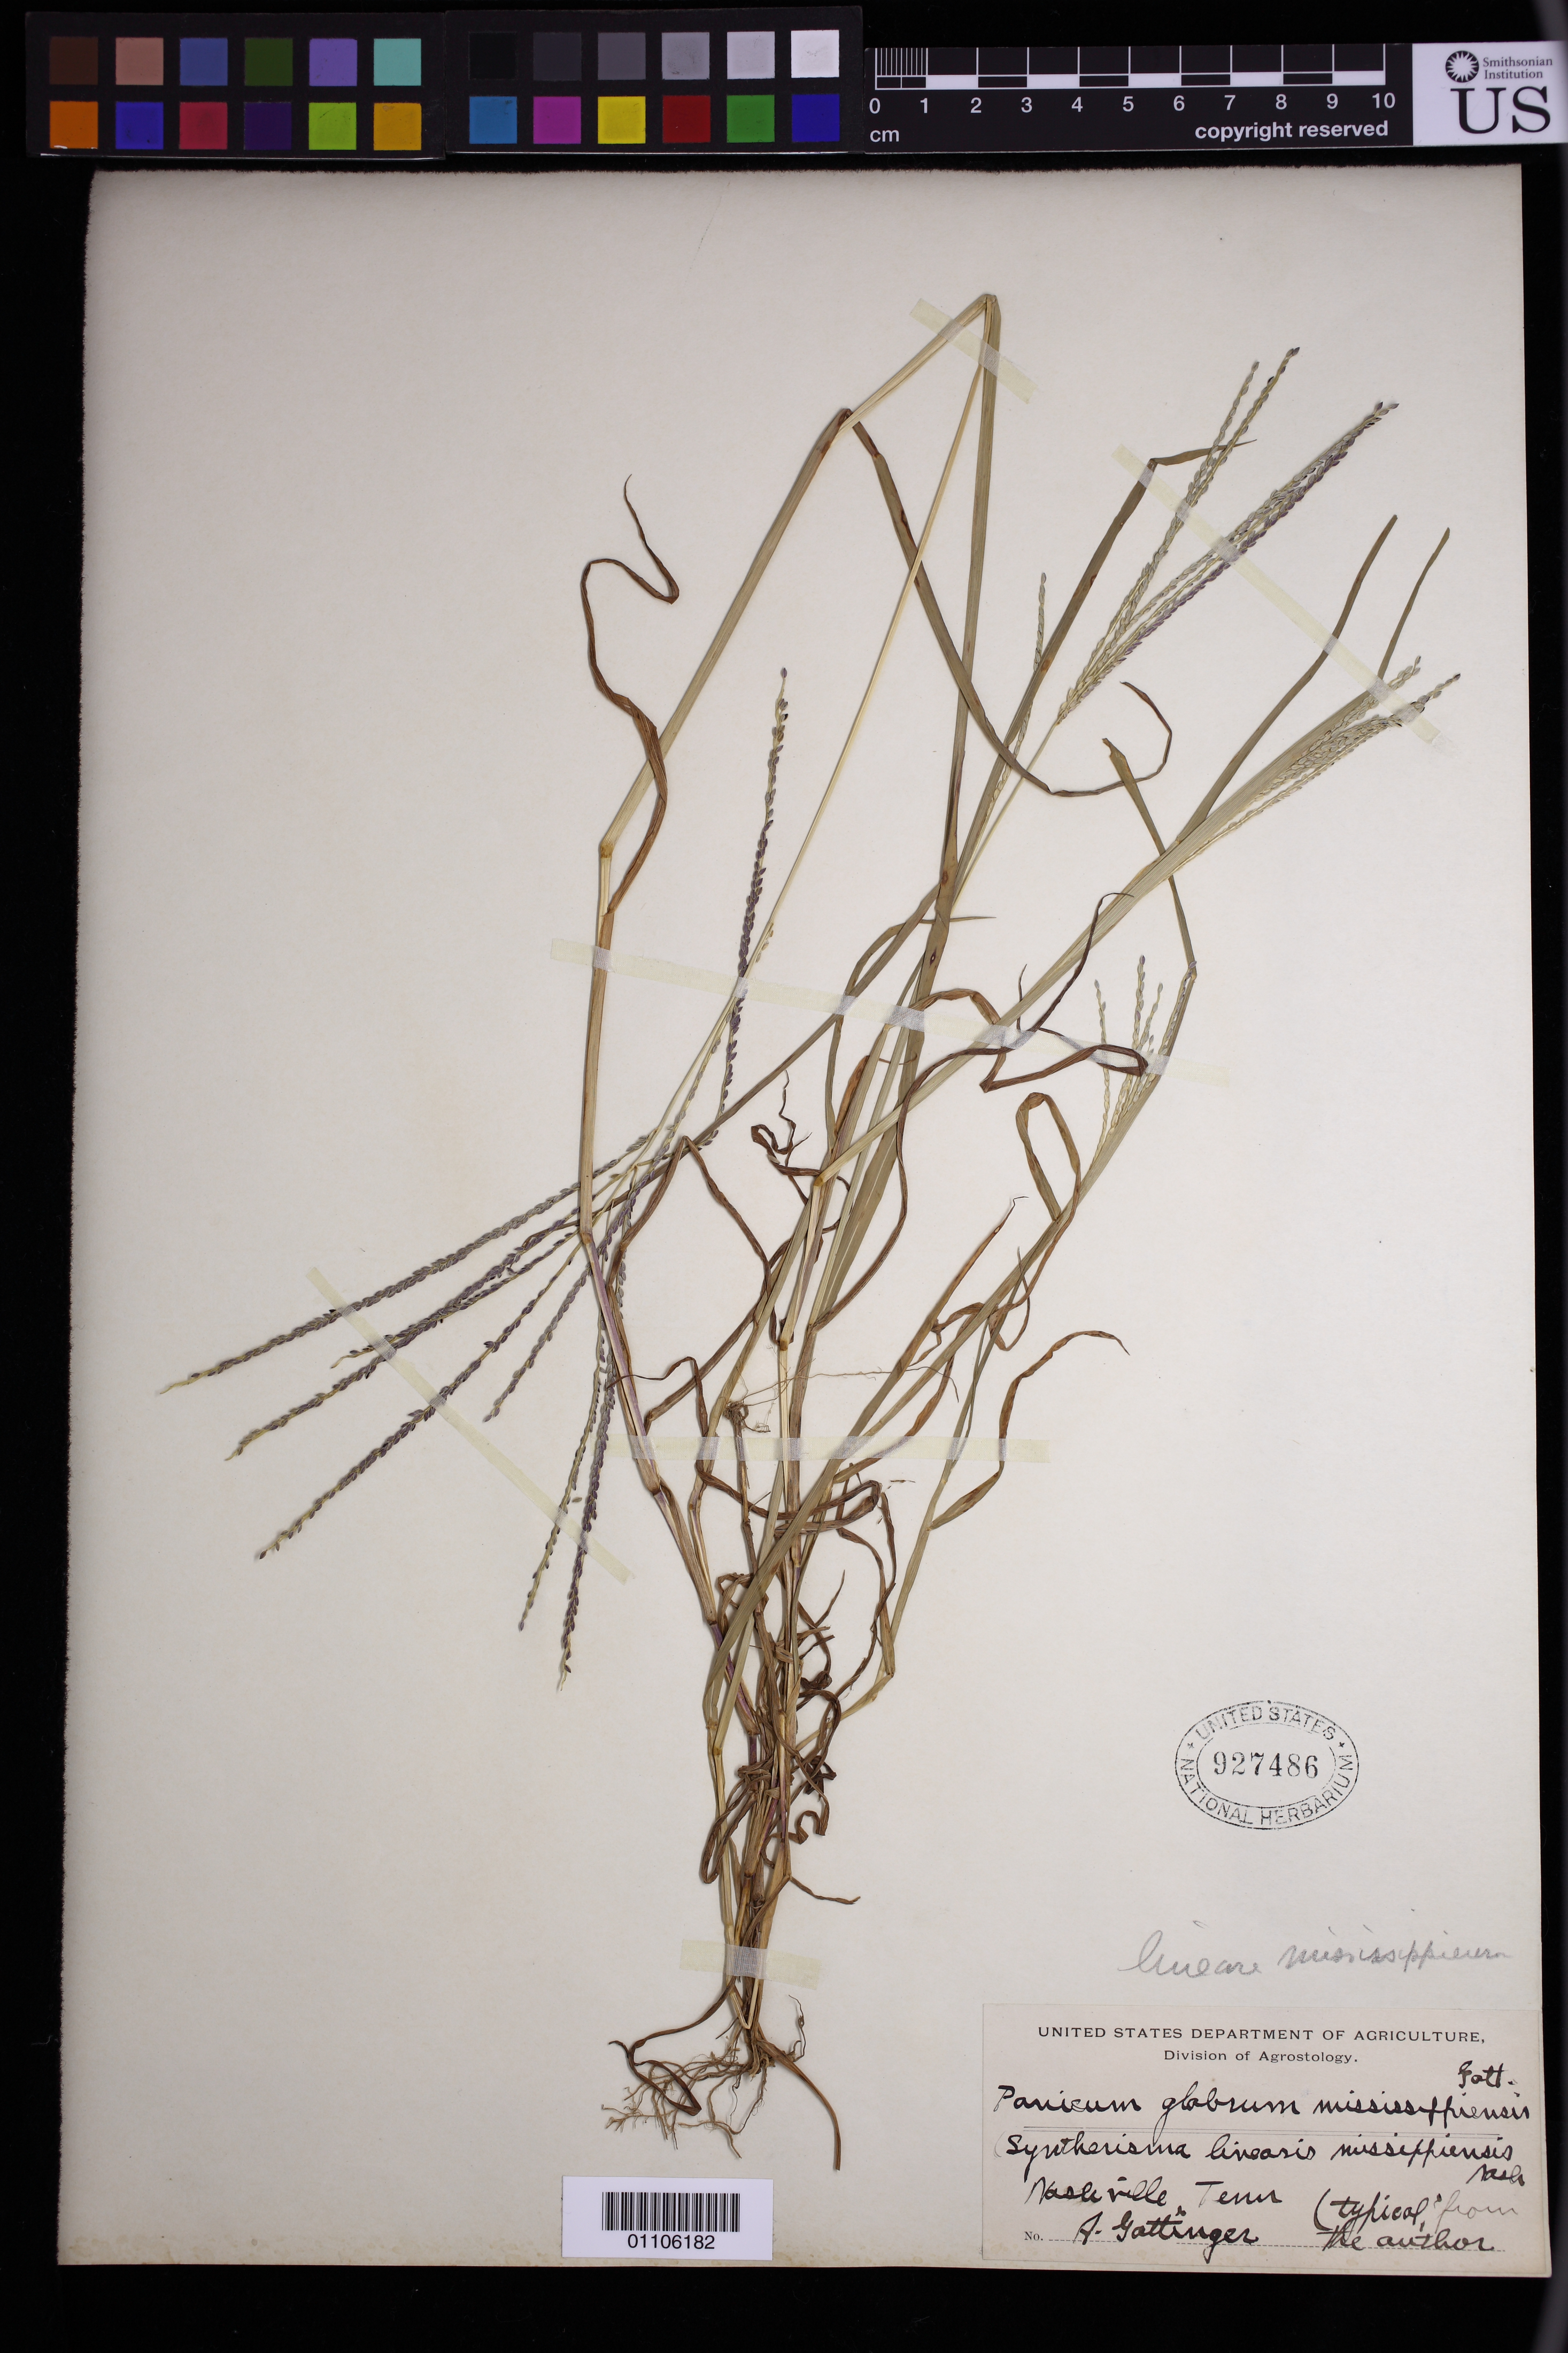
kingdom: Plantae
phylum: Tracheophyta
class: Liliopsida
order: Poales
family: Poaceae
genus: Panicum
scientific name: Panicum glabrum var. mississippiense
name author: Gatt. in Vasey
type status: Possible Type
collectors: A. Gattinger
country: United States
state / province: Tennessee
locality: Nashville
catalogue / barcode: US 927486